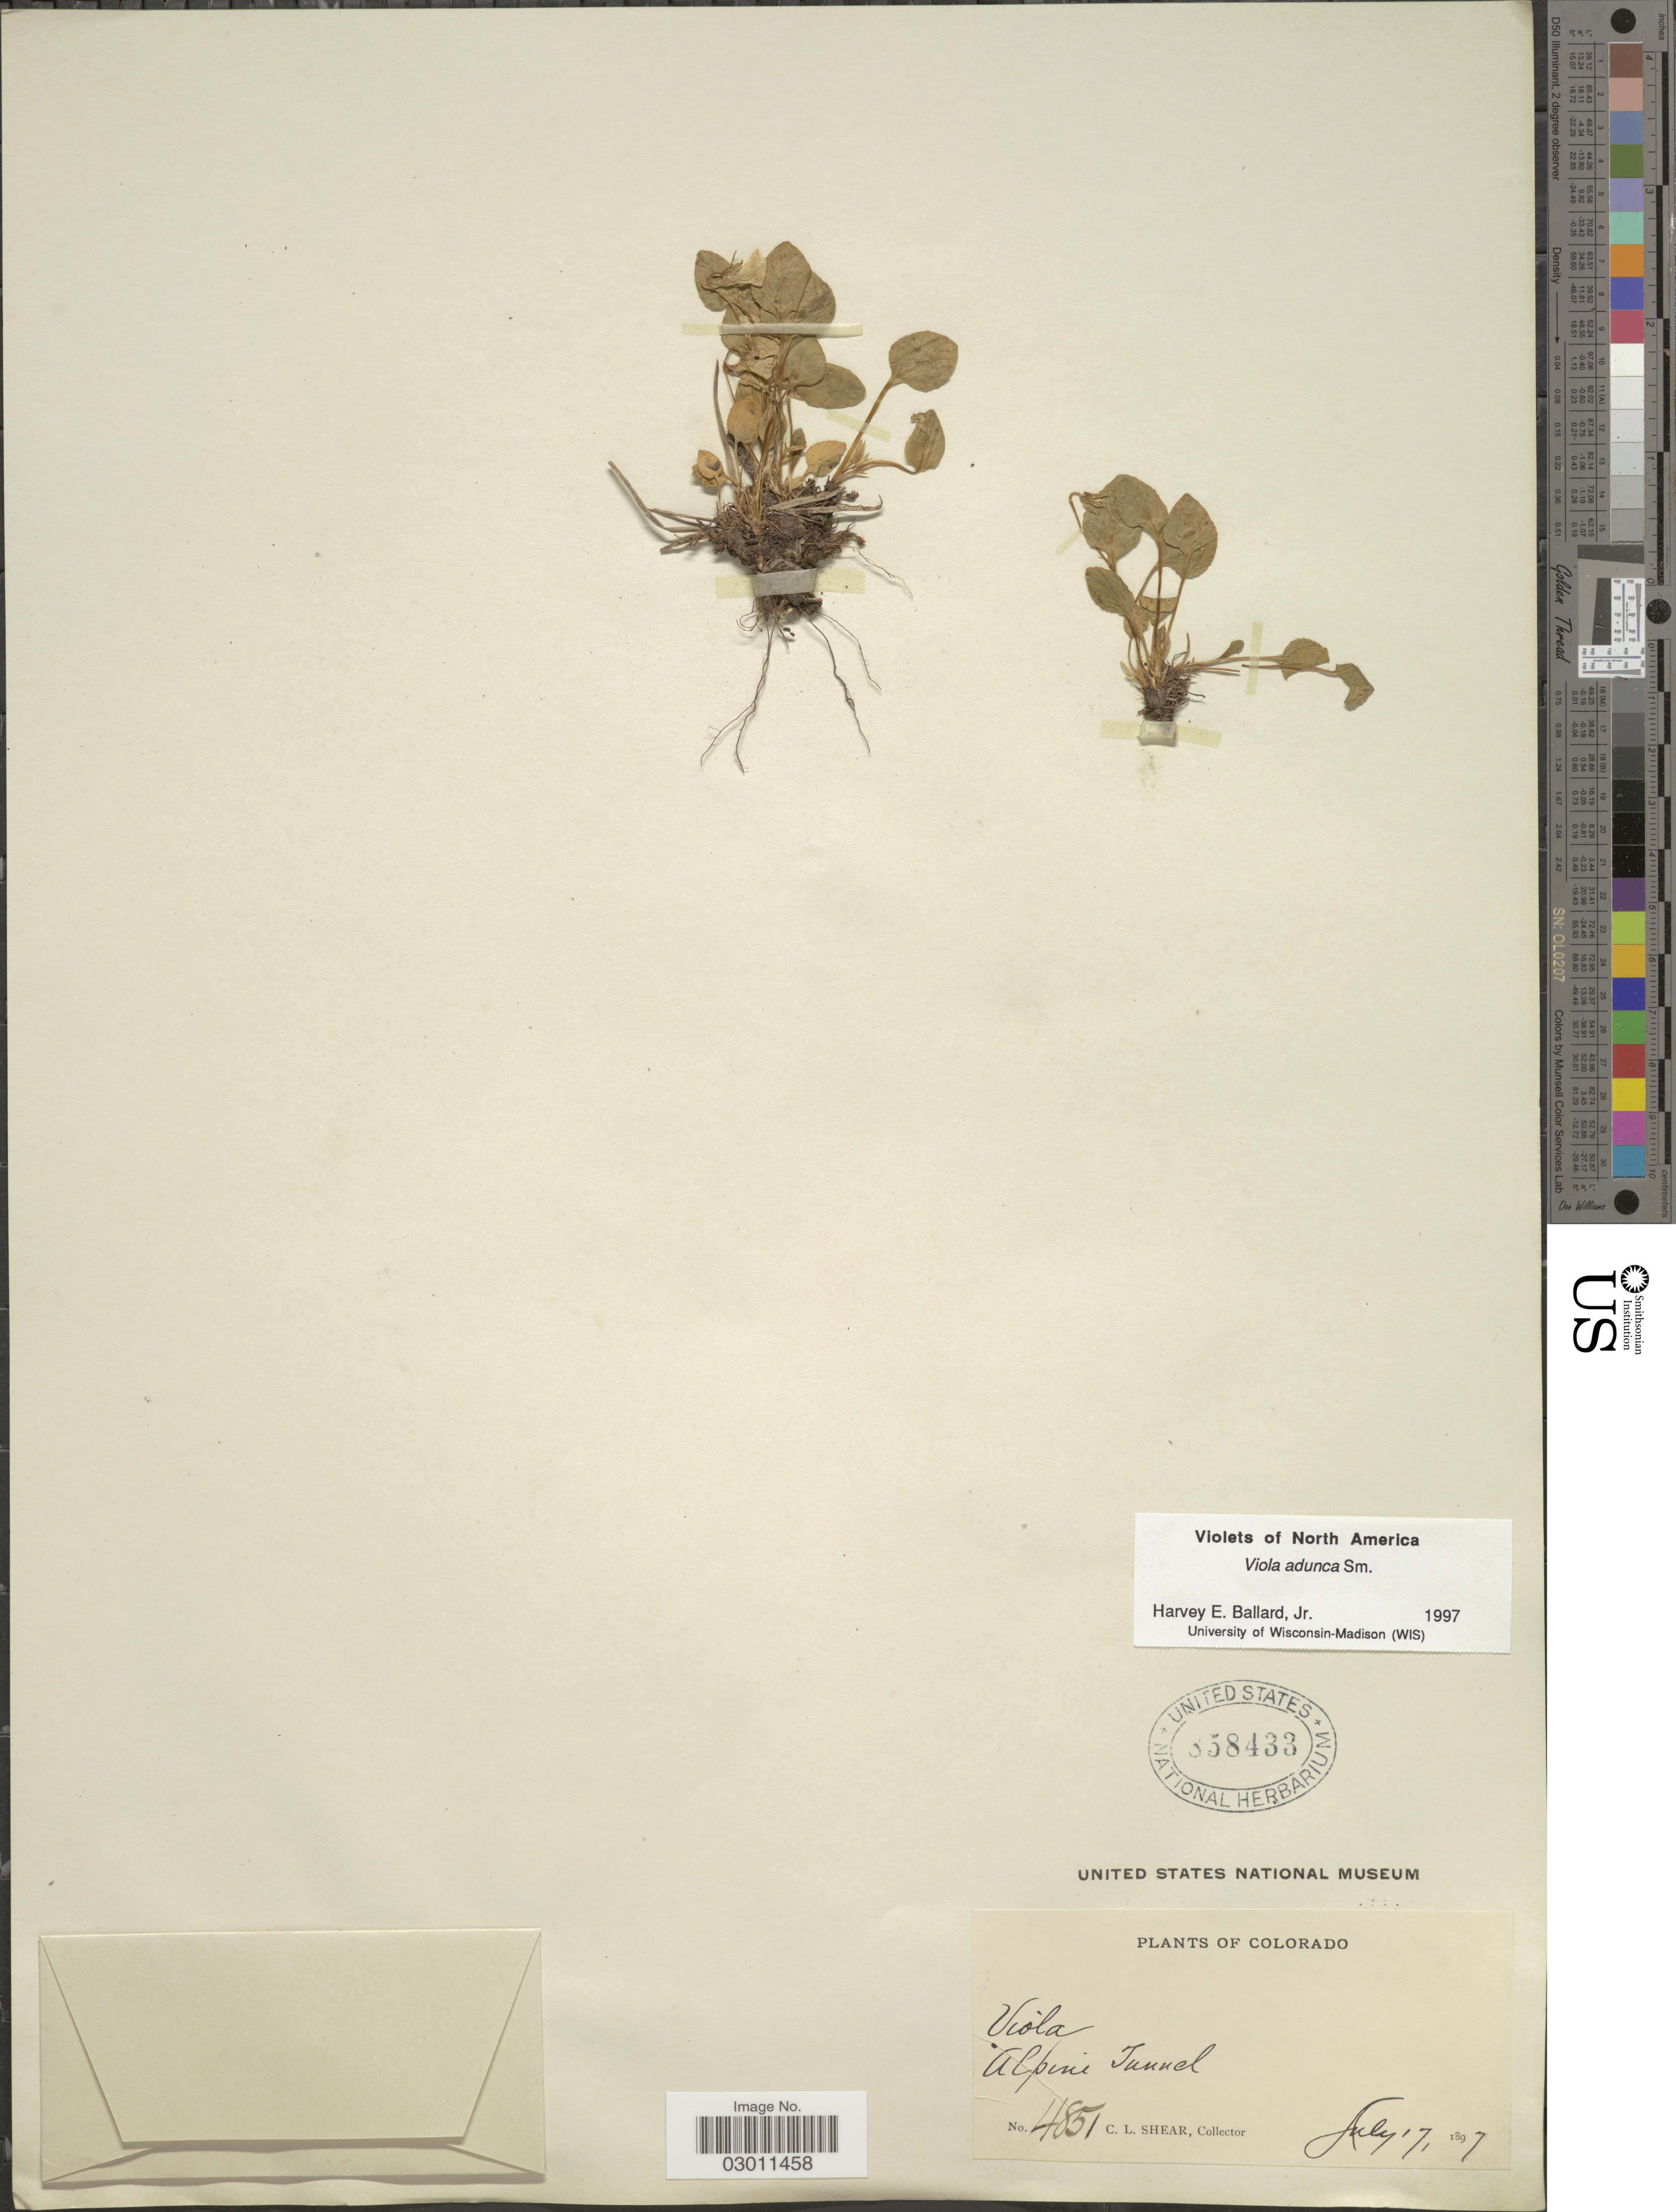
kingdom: Plantae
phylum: Tracheophyta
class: Magnoliopsida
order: Malpighiales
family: Violaceae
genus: Viola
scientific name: Viola adunca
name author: Sm.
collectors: C. L. Shear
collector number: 4851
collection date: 1897-07-17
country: United States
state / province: Colorado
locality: Alpine Tunnel.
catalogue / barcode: US 858433